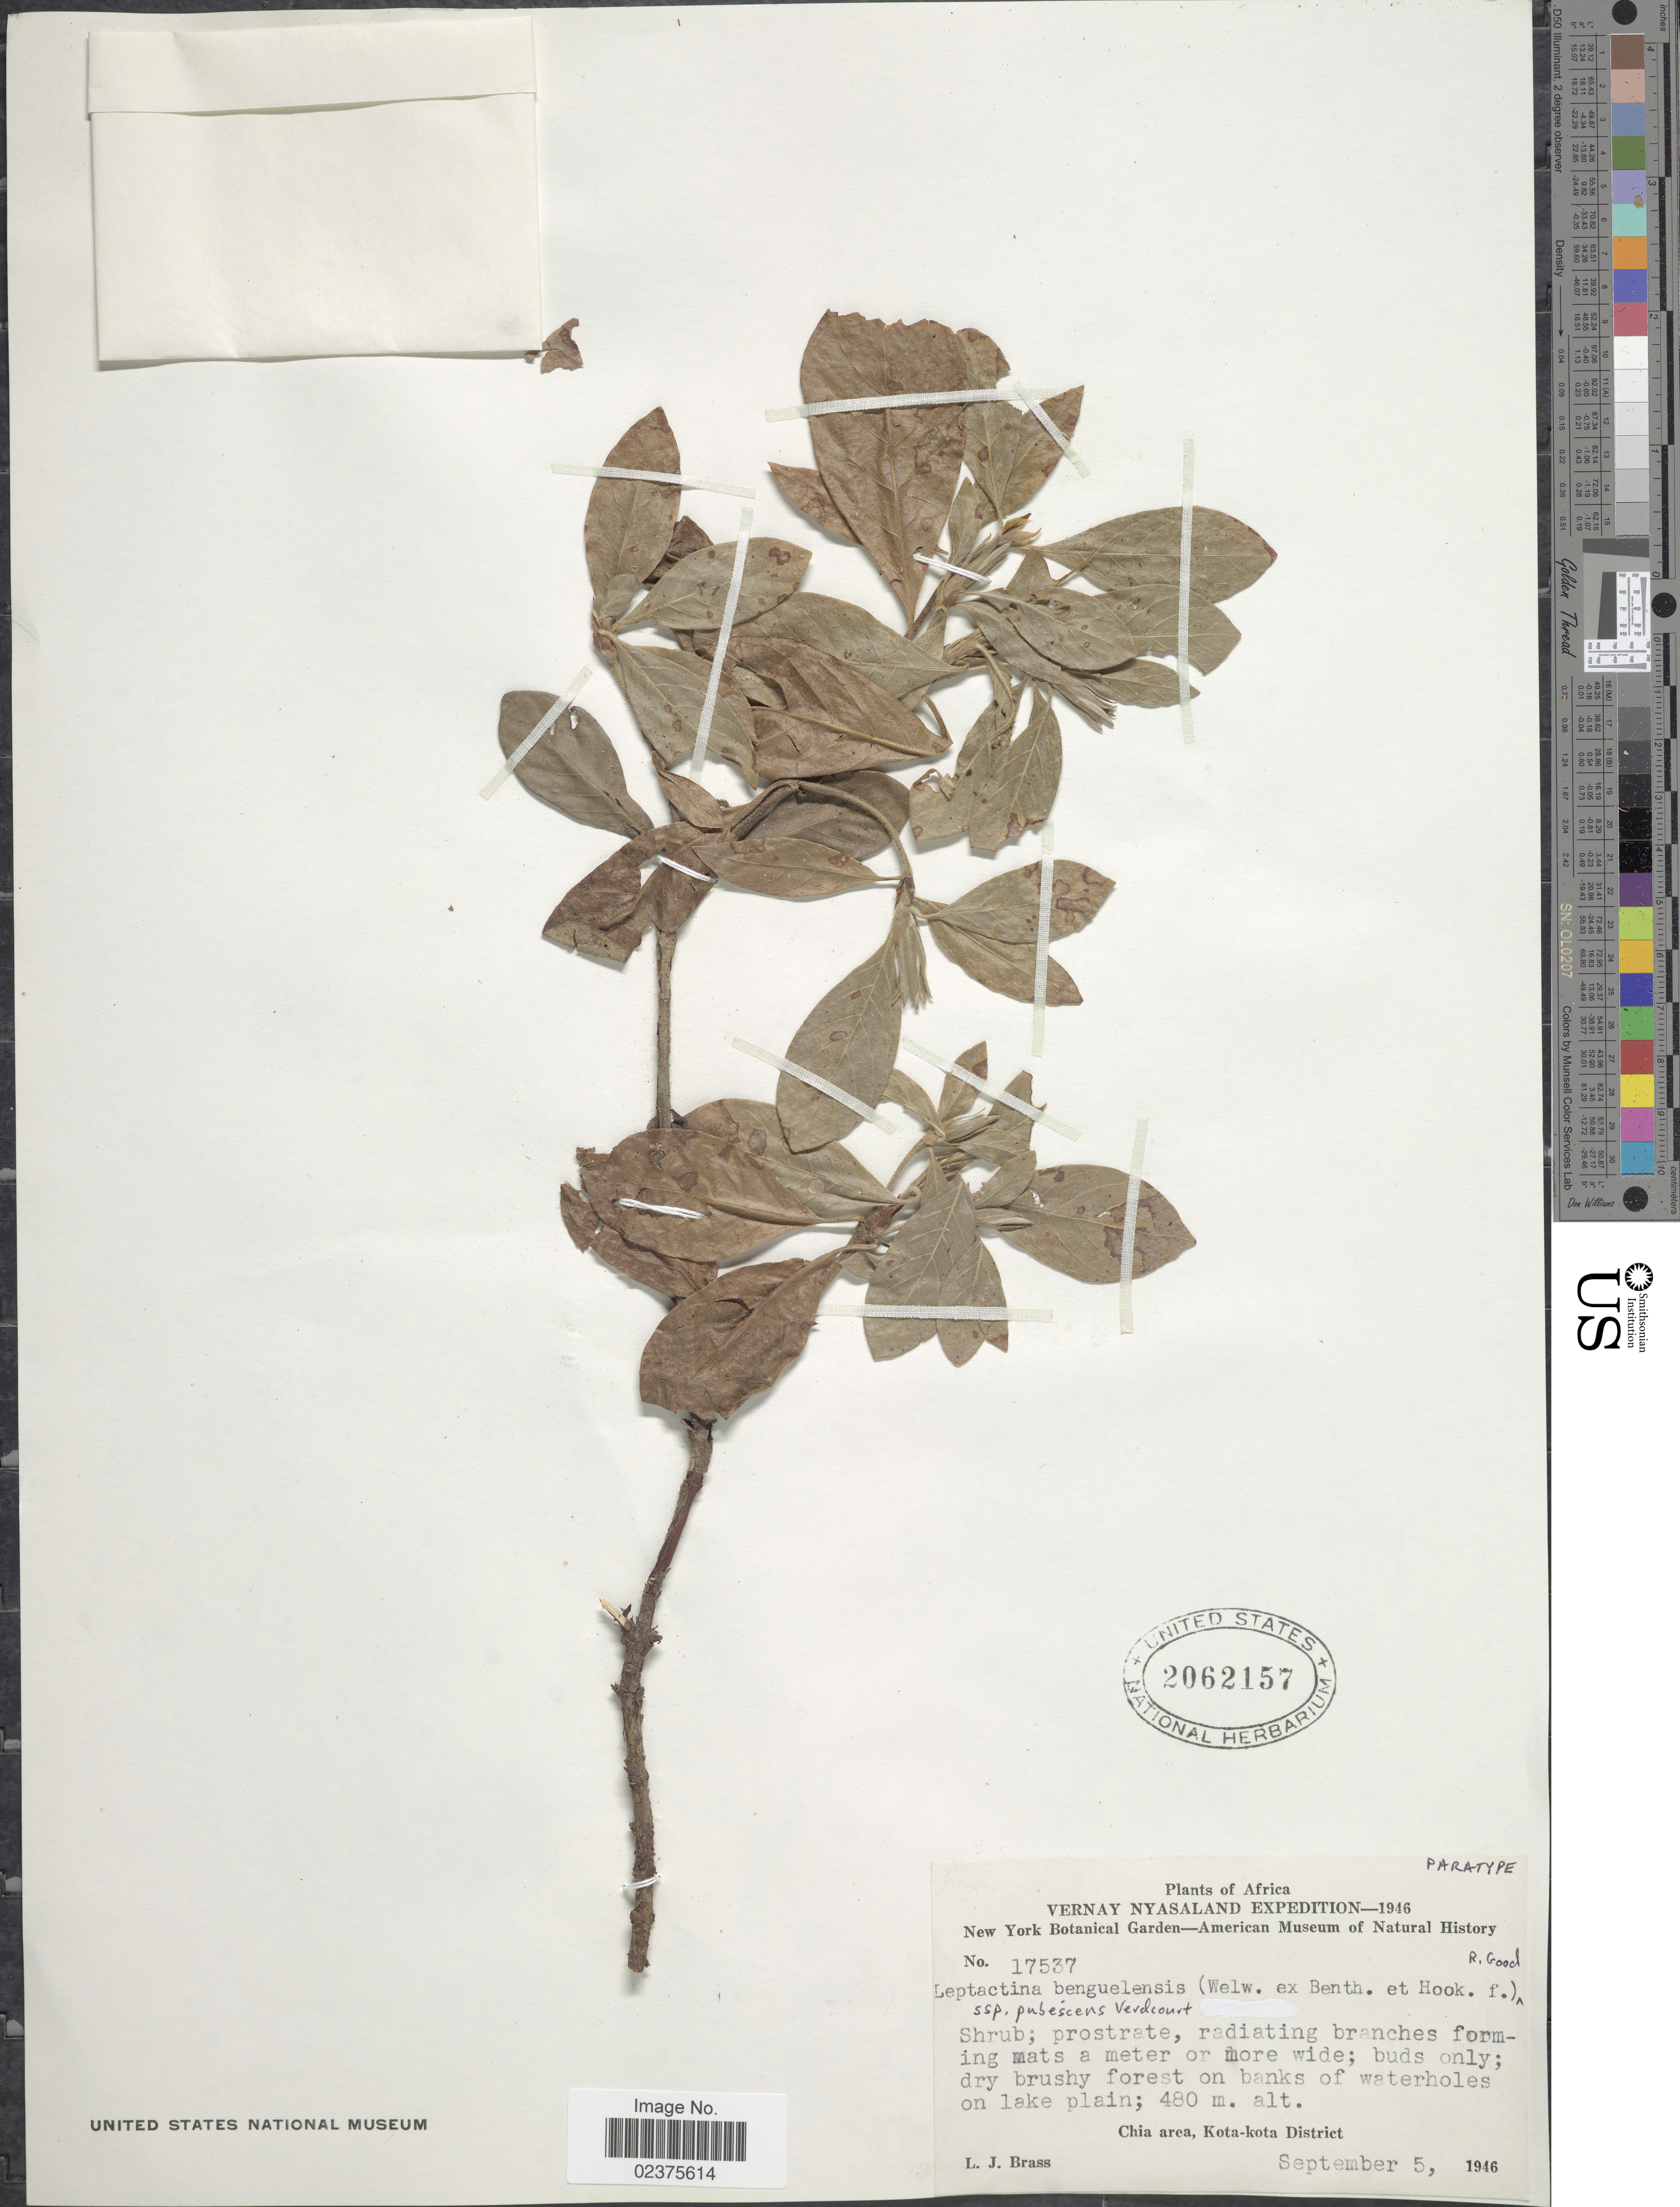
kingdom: Plantae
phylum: Tracheophyta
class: Magnoliopsida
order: Gentianales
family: Rubiaceae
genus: Leptactina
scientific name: Leptactina benguelensis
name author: (Welw. ex Benth. & Hook. f.) R.D. Good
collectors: L. J. Brass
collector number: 17537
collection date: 1946-09-05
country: Malawi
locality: Vernay Nyasaland; dry brushy forest on banks of waterholes on lake plain; Chia area, Kota-kota District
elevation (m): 480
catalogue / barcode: US 2062157